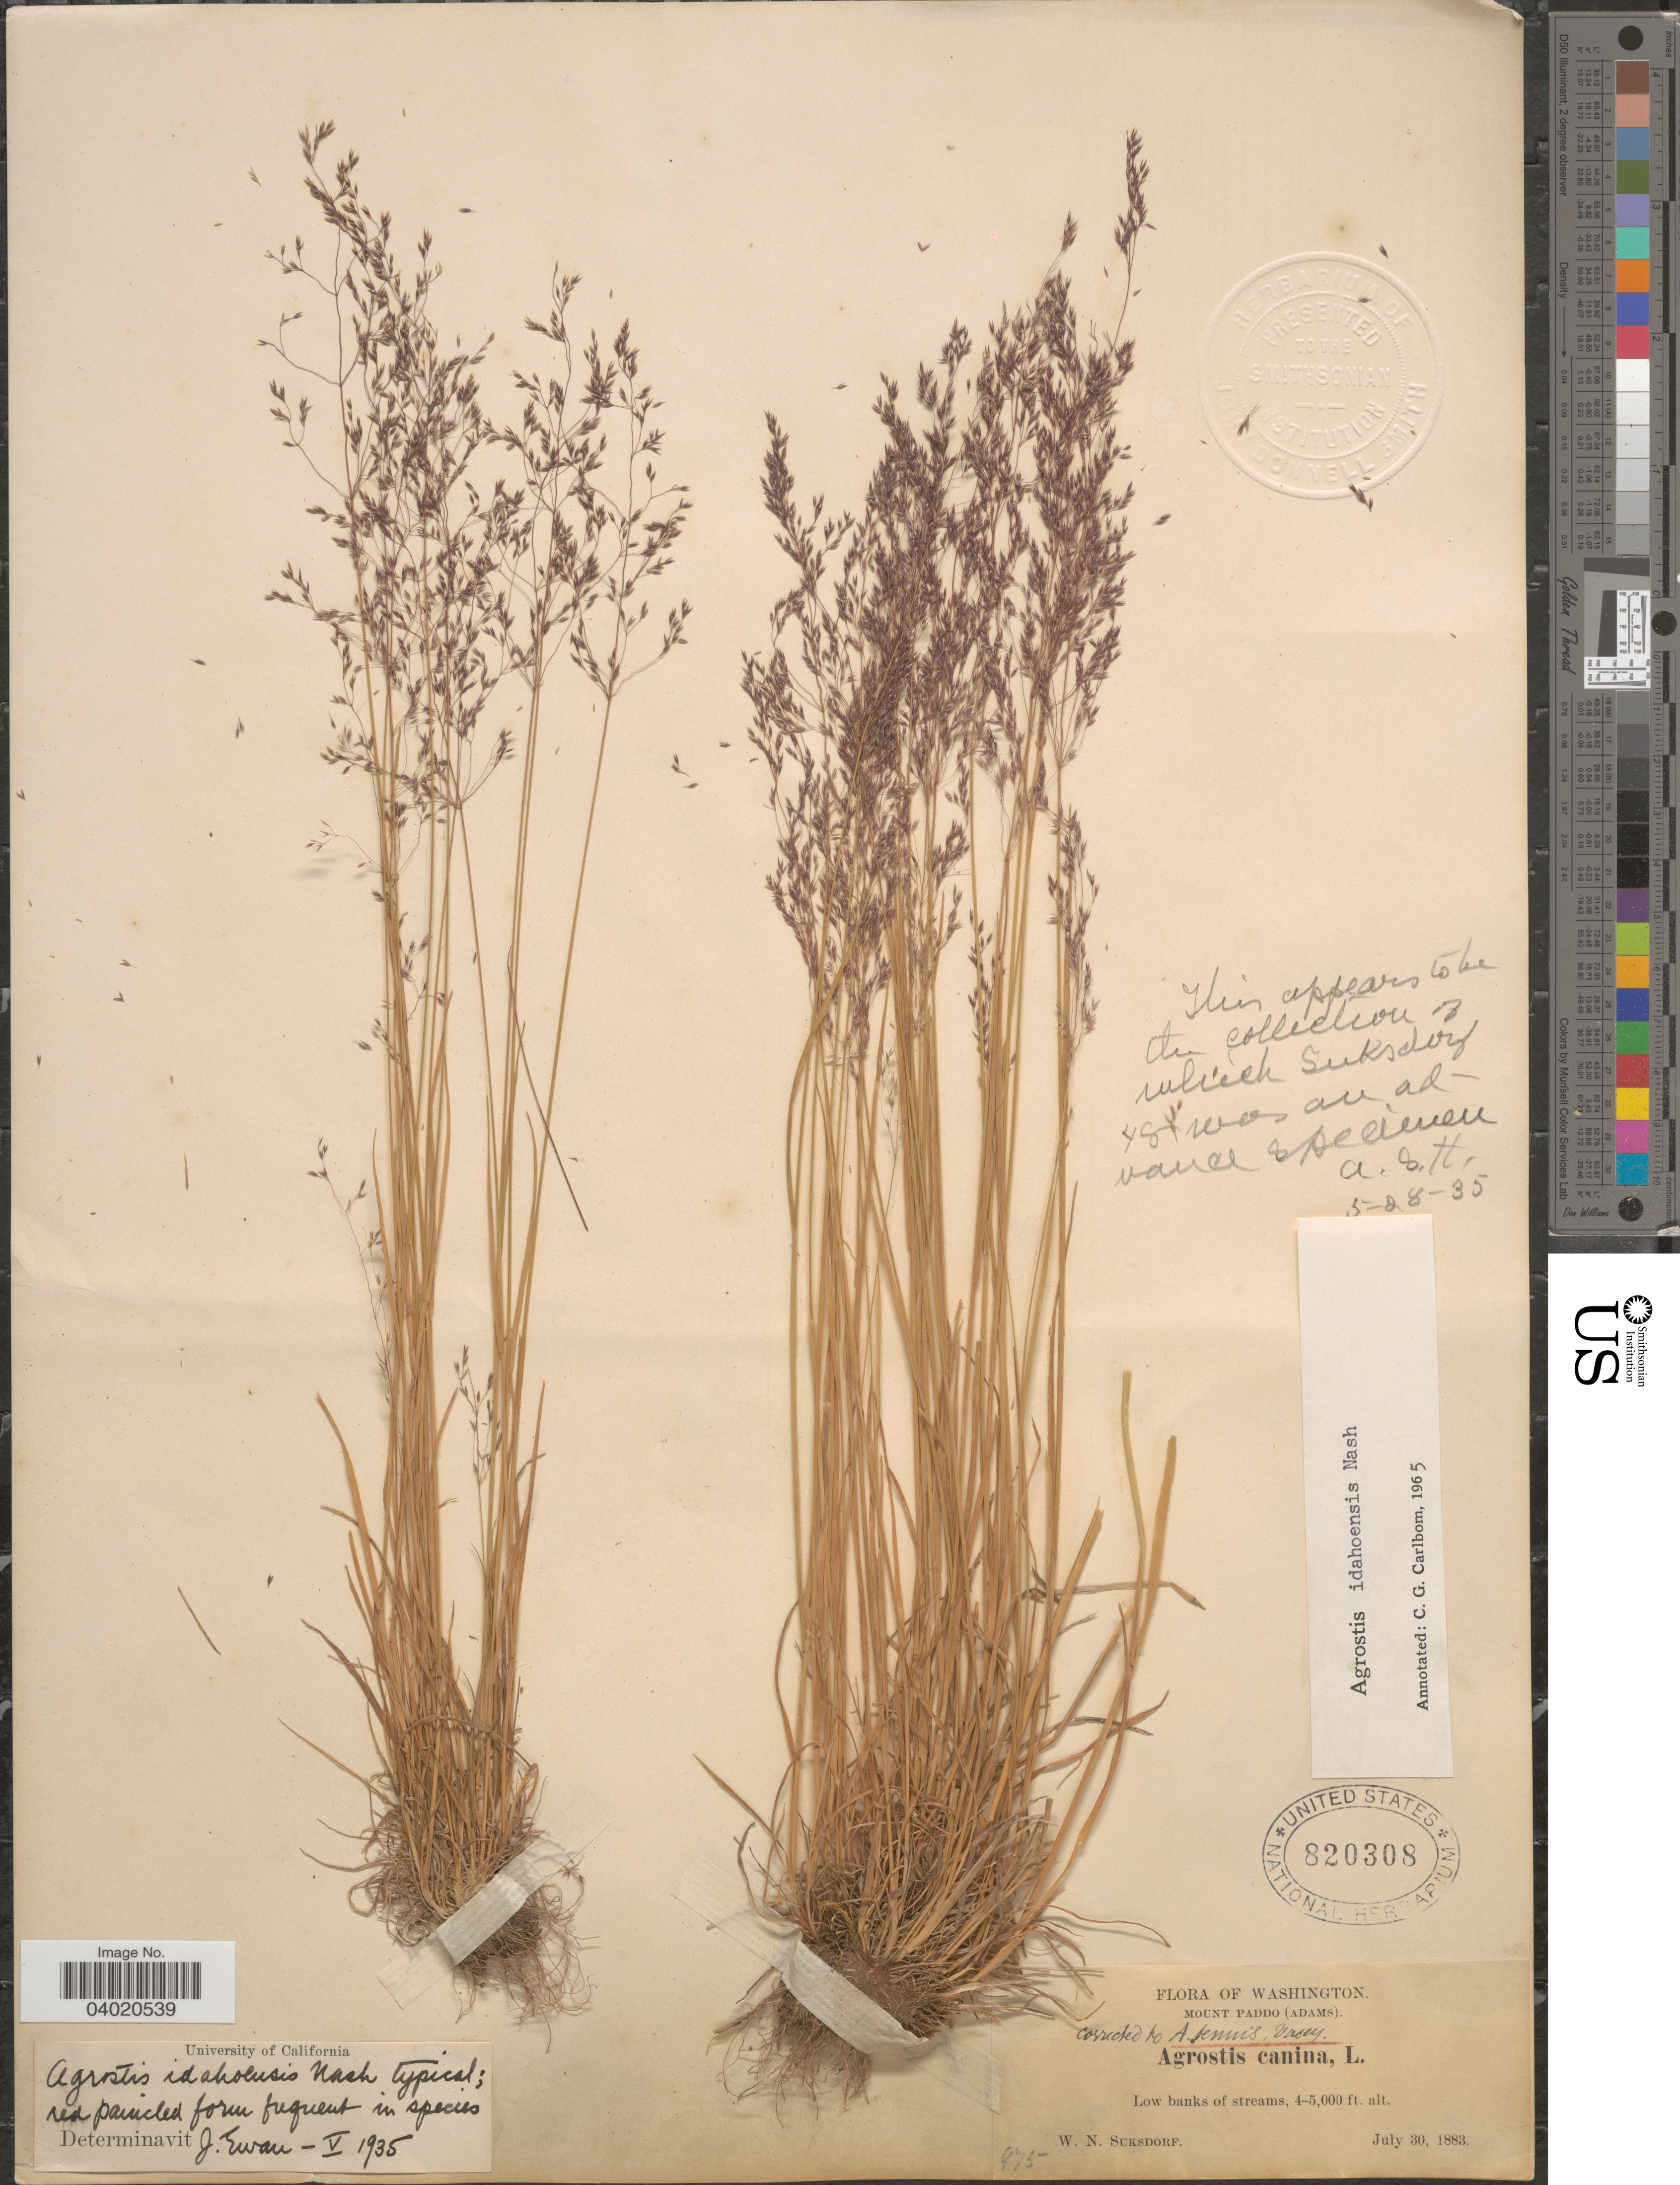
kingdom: Plantae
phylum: Tracheophyta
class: Liliopsida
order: Poales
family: Poaceae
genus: Agrostis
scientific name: Agrostis idahoensis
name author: Nash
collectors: W. N. Suksdorf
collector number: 975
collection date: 1883-07-30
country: United States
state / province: Washington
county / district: Skamania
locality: Mount Paddo (Adams).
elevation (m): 1219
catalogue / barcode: US 820308